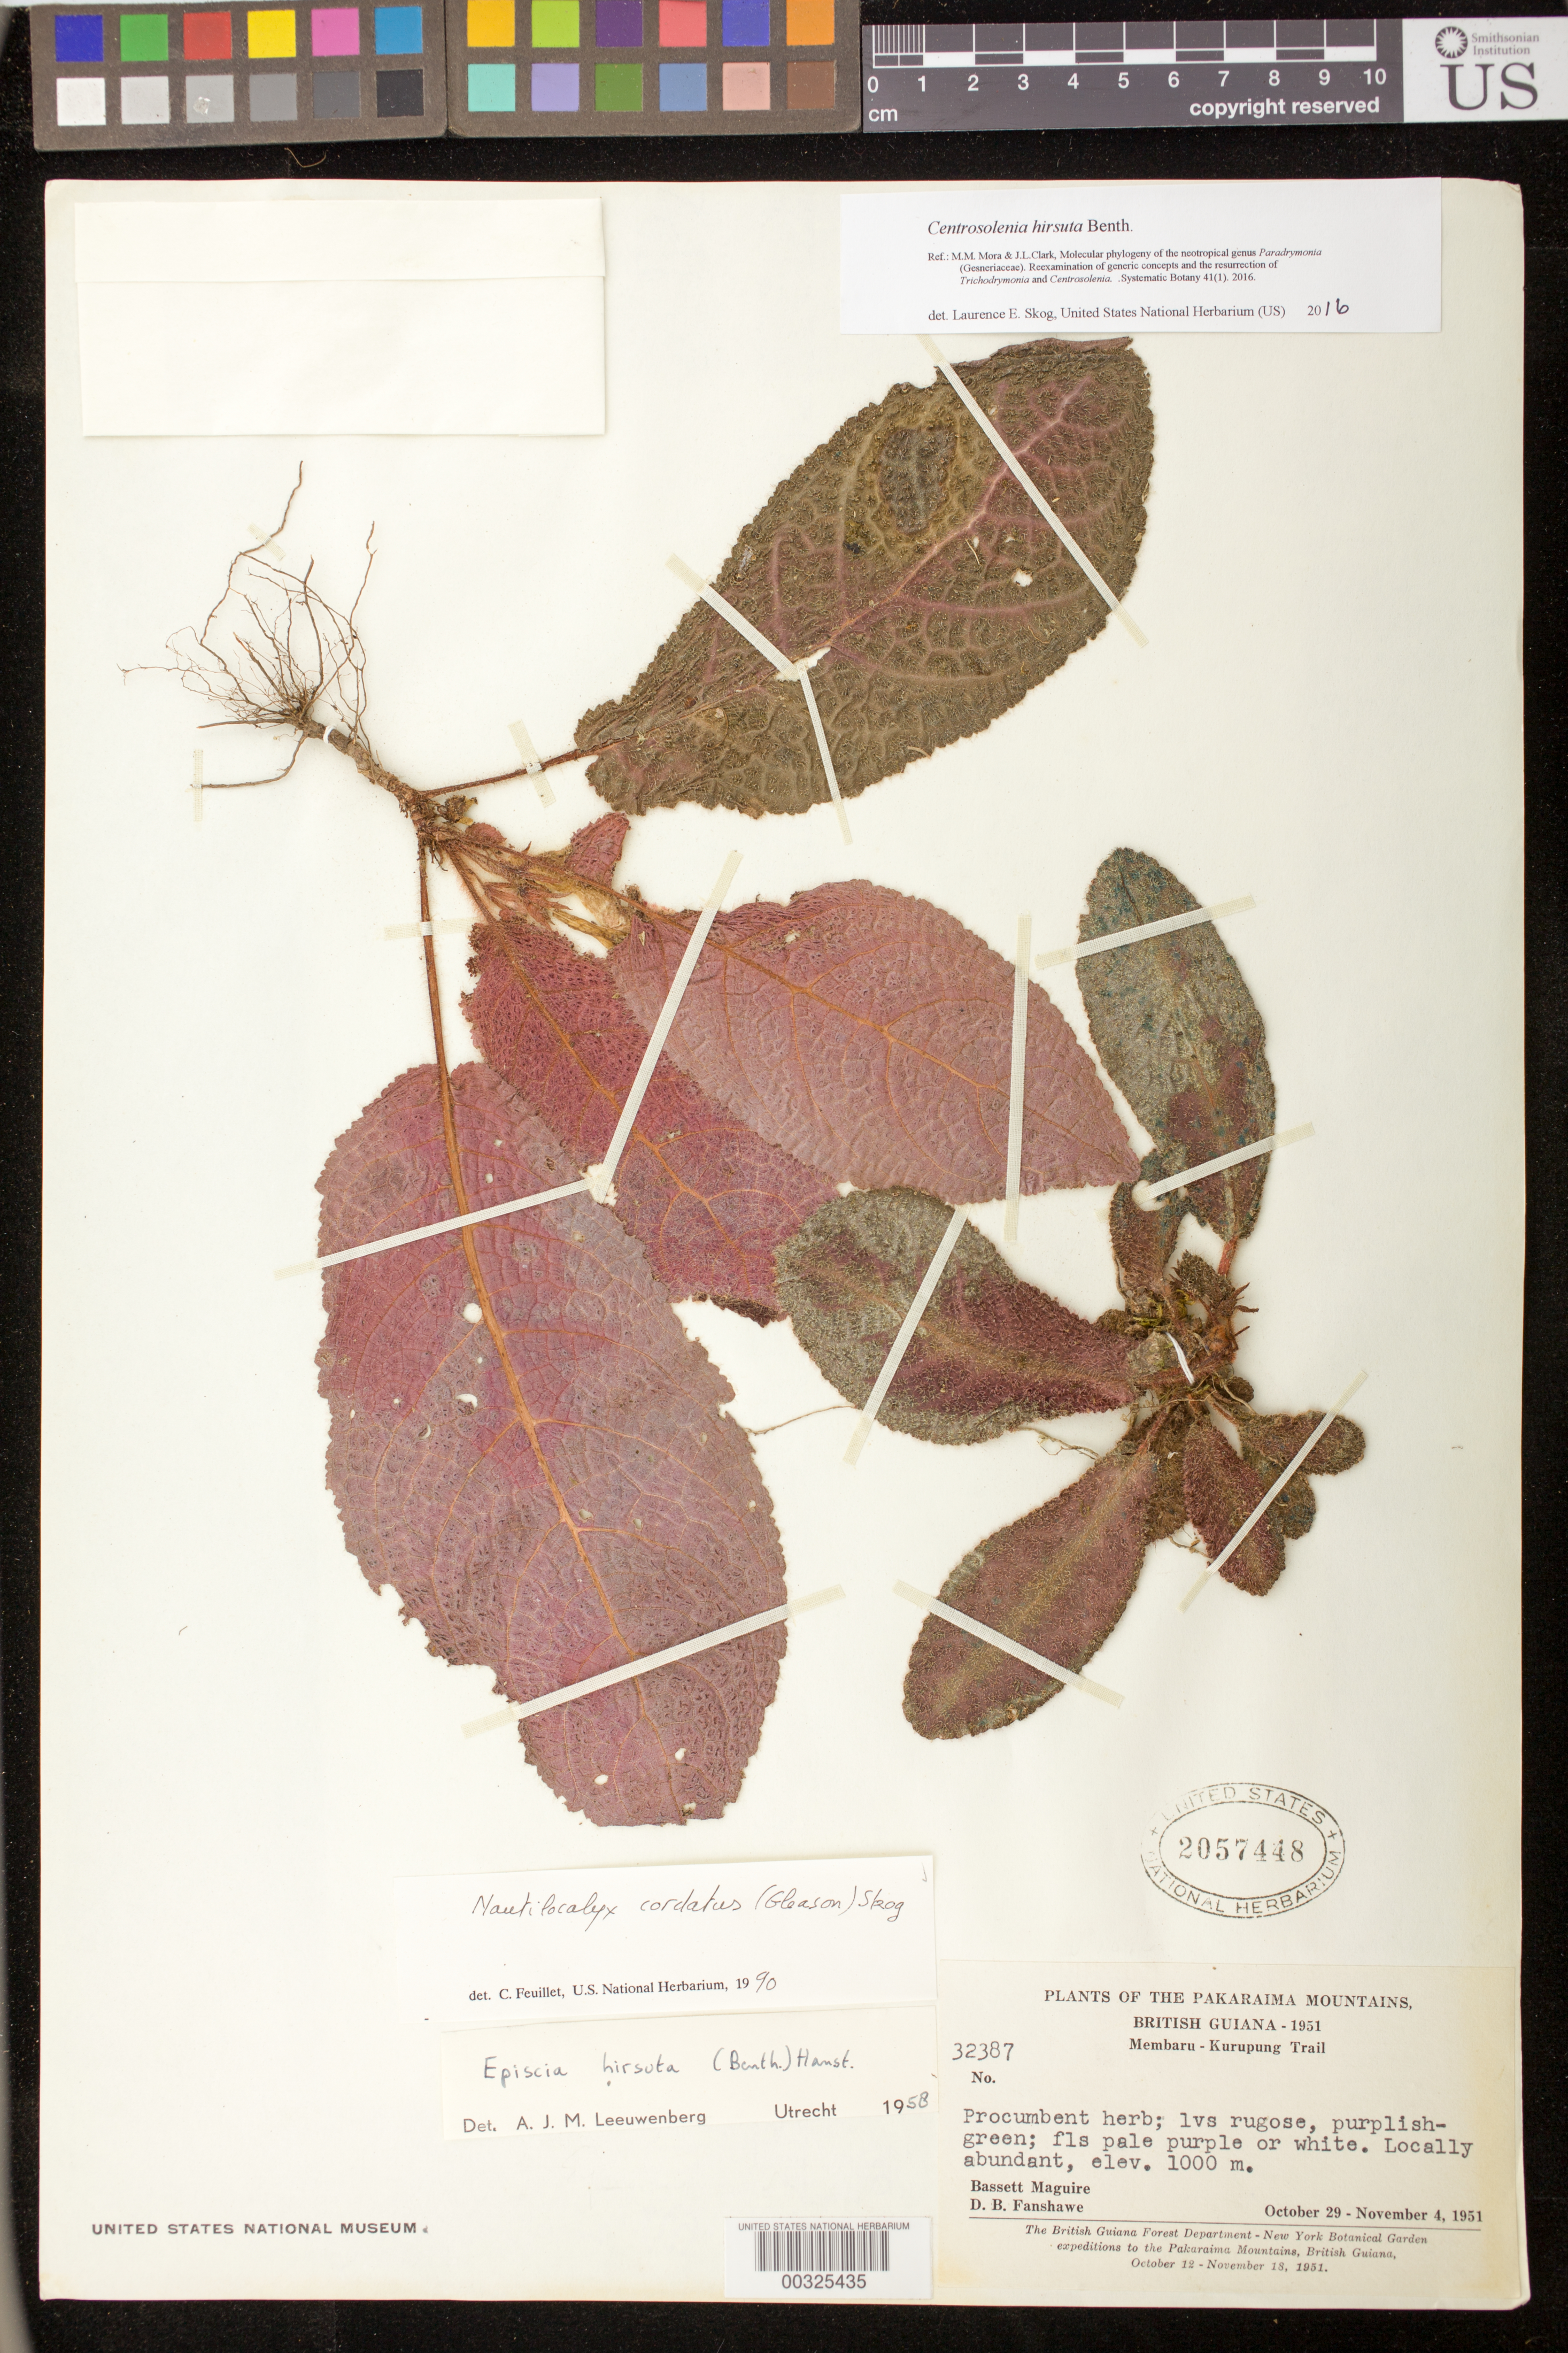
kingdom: Plantae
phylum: Tracheophyta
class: Magnoliopsida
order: Lamiales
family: Gesneriaceae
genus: Centrosolenia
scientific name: Centrosolenia hirsuta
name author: Benth.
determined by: Skog, Laurence E.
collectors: B. Maguire & D. B. Fanshawe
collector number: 32387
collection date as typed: Oct-Nov 1951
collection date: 1951-10/1951-11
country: Guyana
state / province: Cuyuni-Mazaruni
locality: Membaru - Kurupung trail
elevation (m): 1000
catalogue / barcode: US 2057448